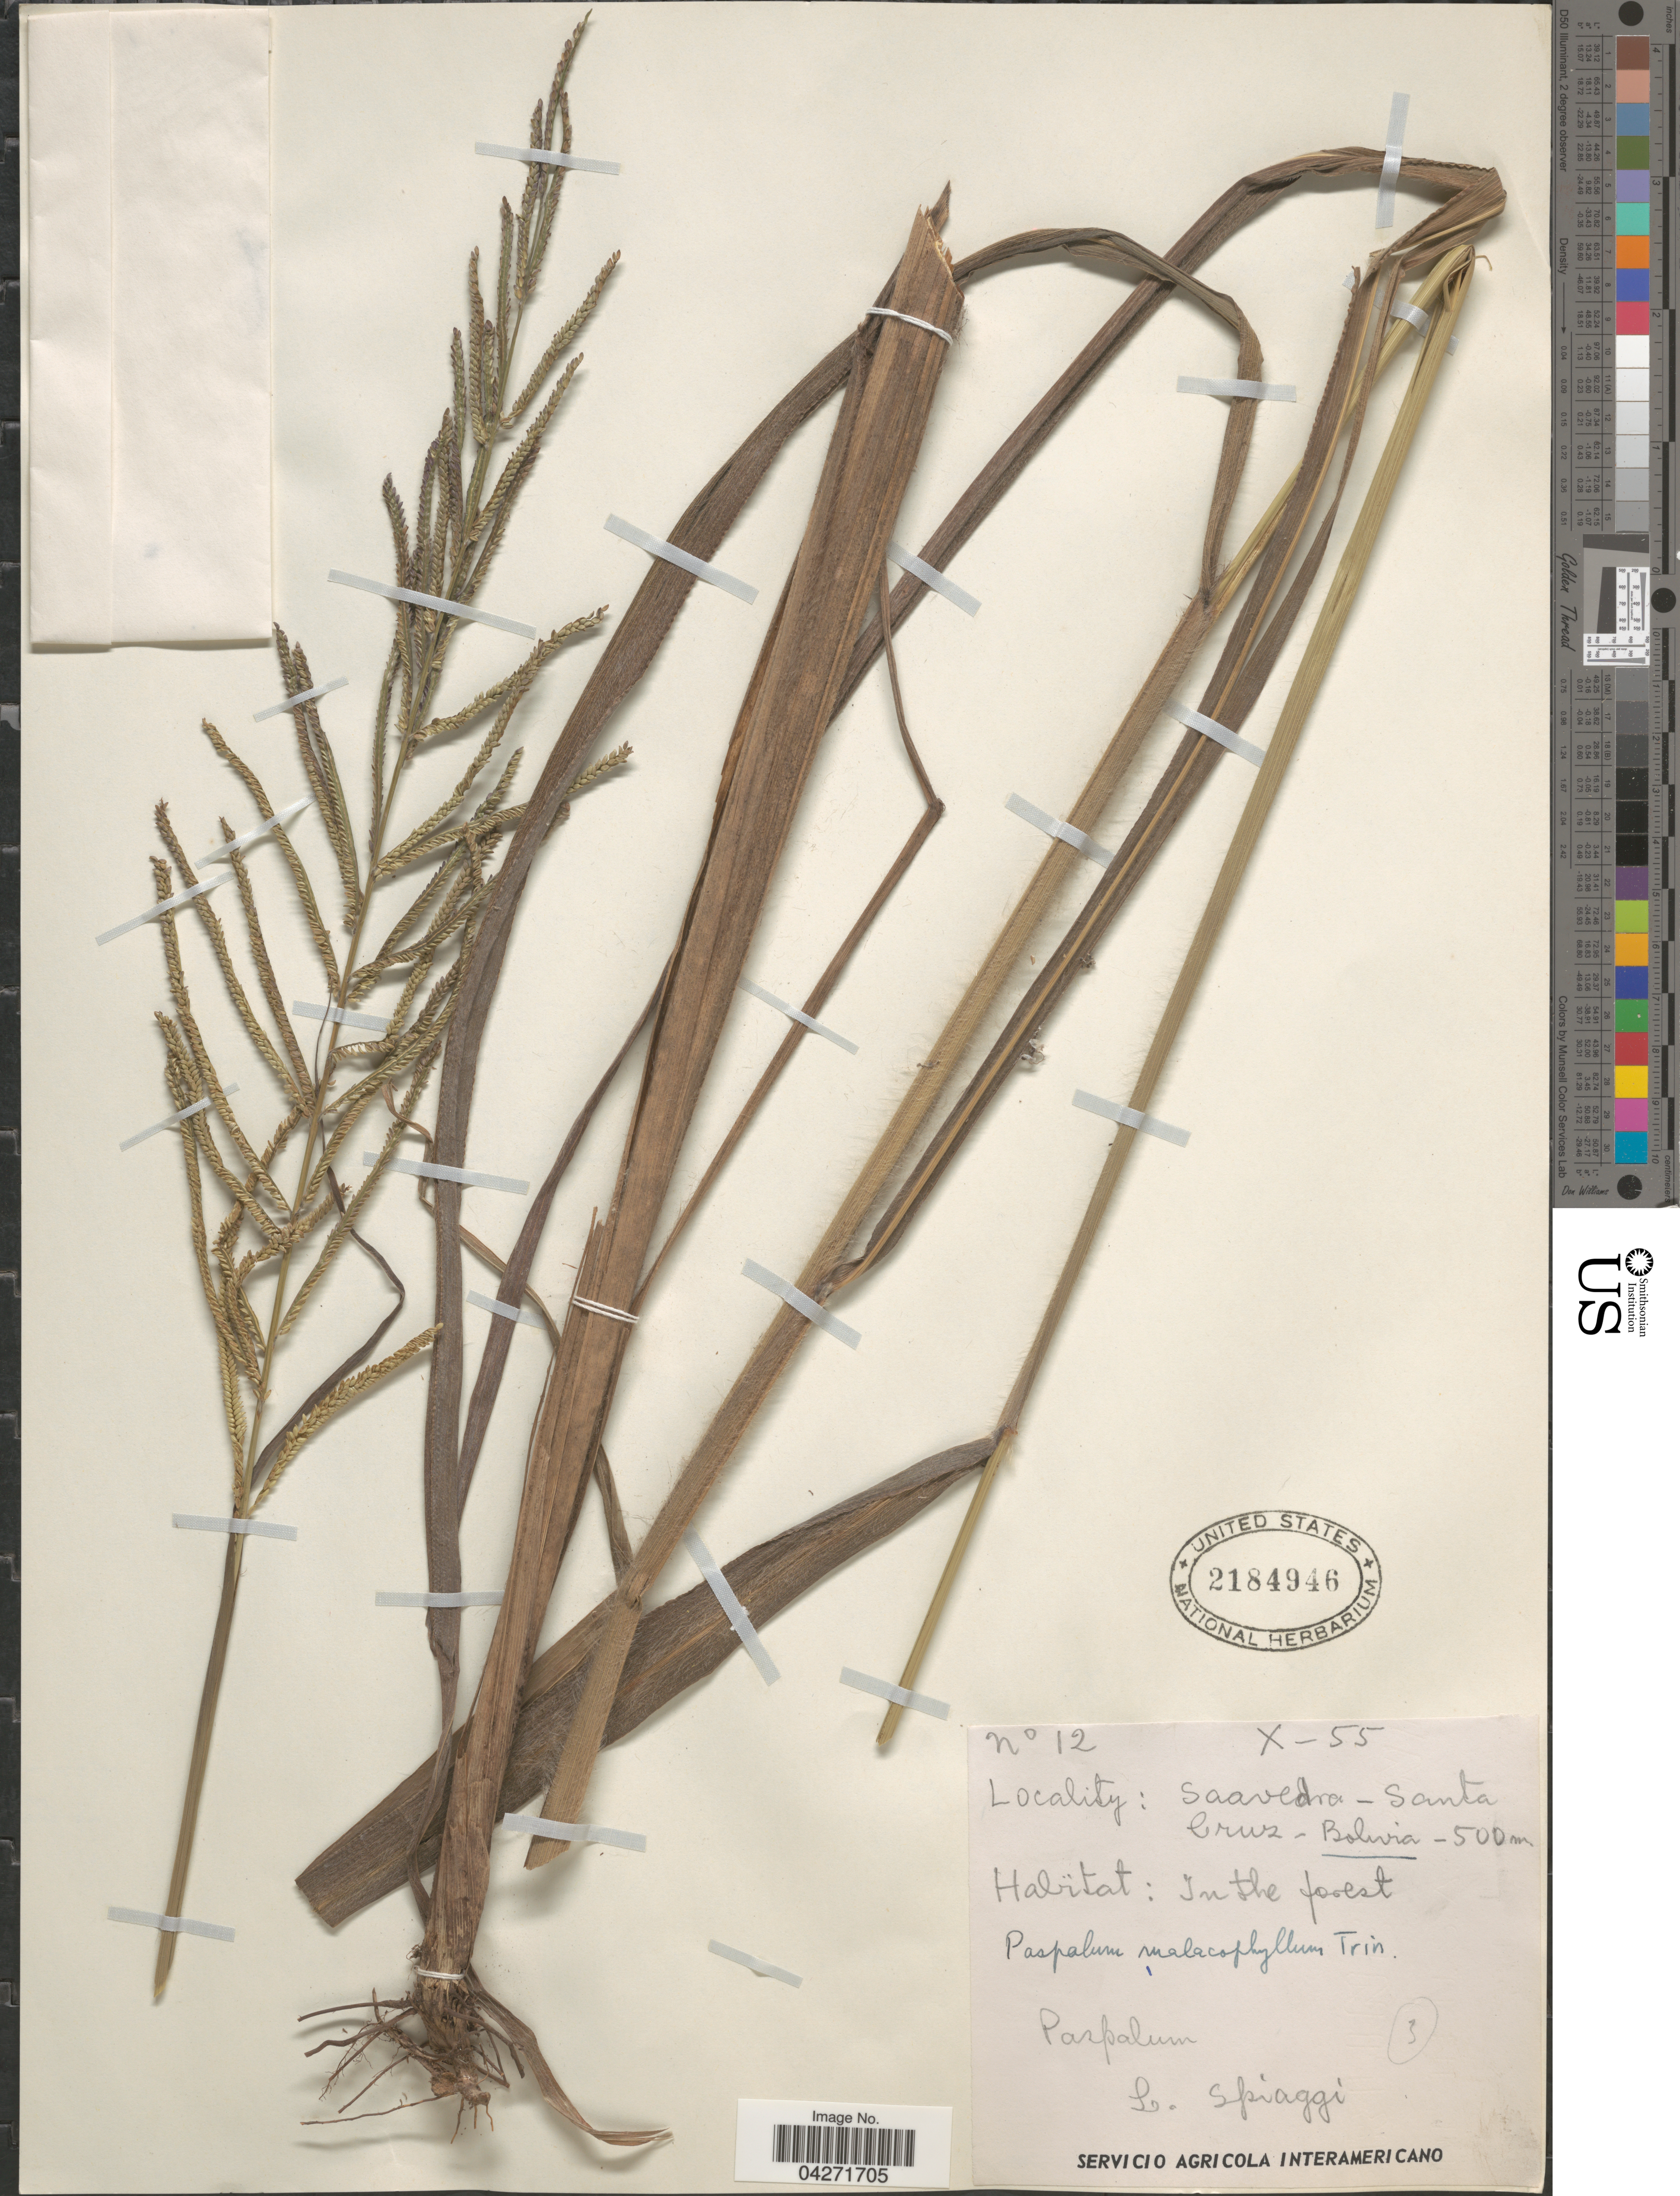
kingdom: Plantae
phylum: Tracheophyta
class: Liliopsida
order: Poales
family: Poaceae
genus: Paspalum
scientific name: Paspalum malacophyllum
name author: Trin.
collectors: L. Spiaggi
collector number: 12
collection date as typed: Transcribed d/m/y: /10/55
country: Bolivia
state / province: Santa Cruz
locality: Saavedra.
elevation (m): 500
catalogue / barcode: US 2184946